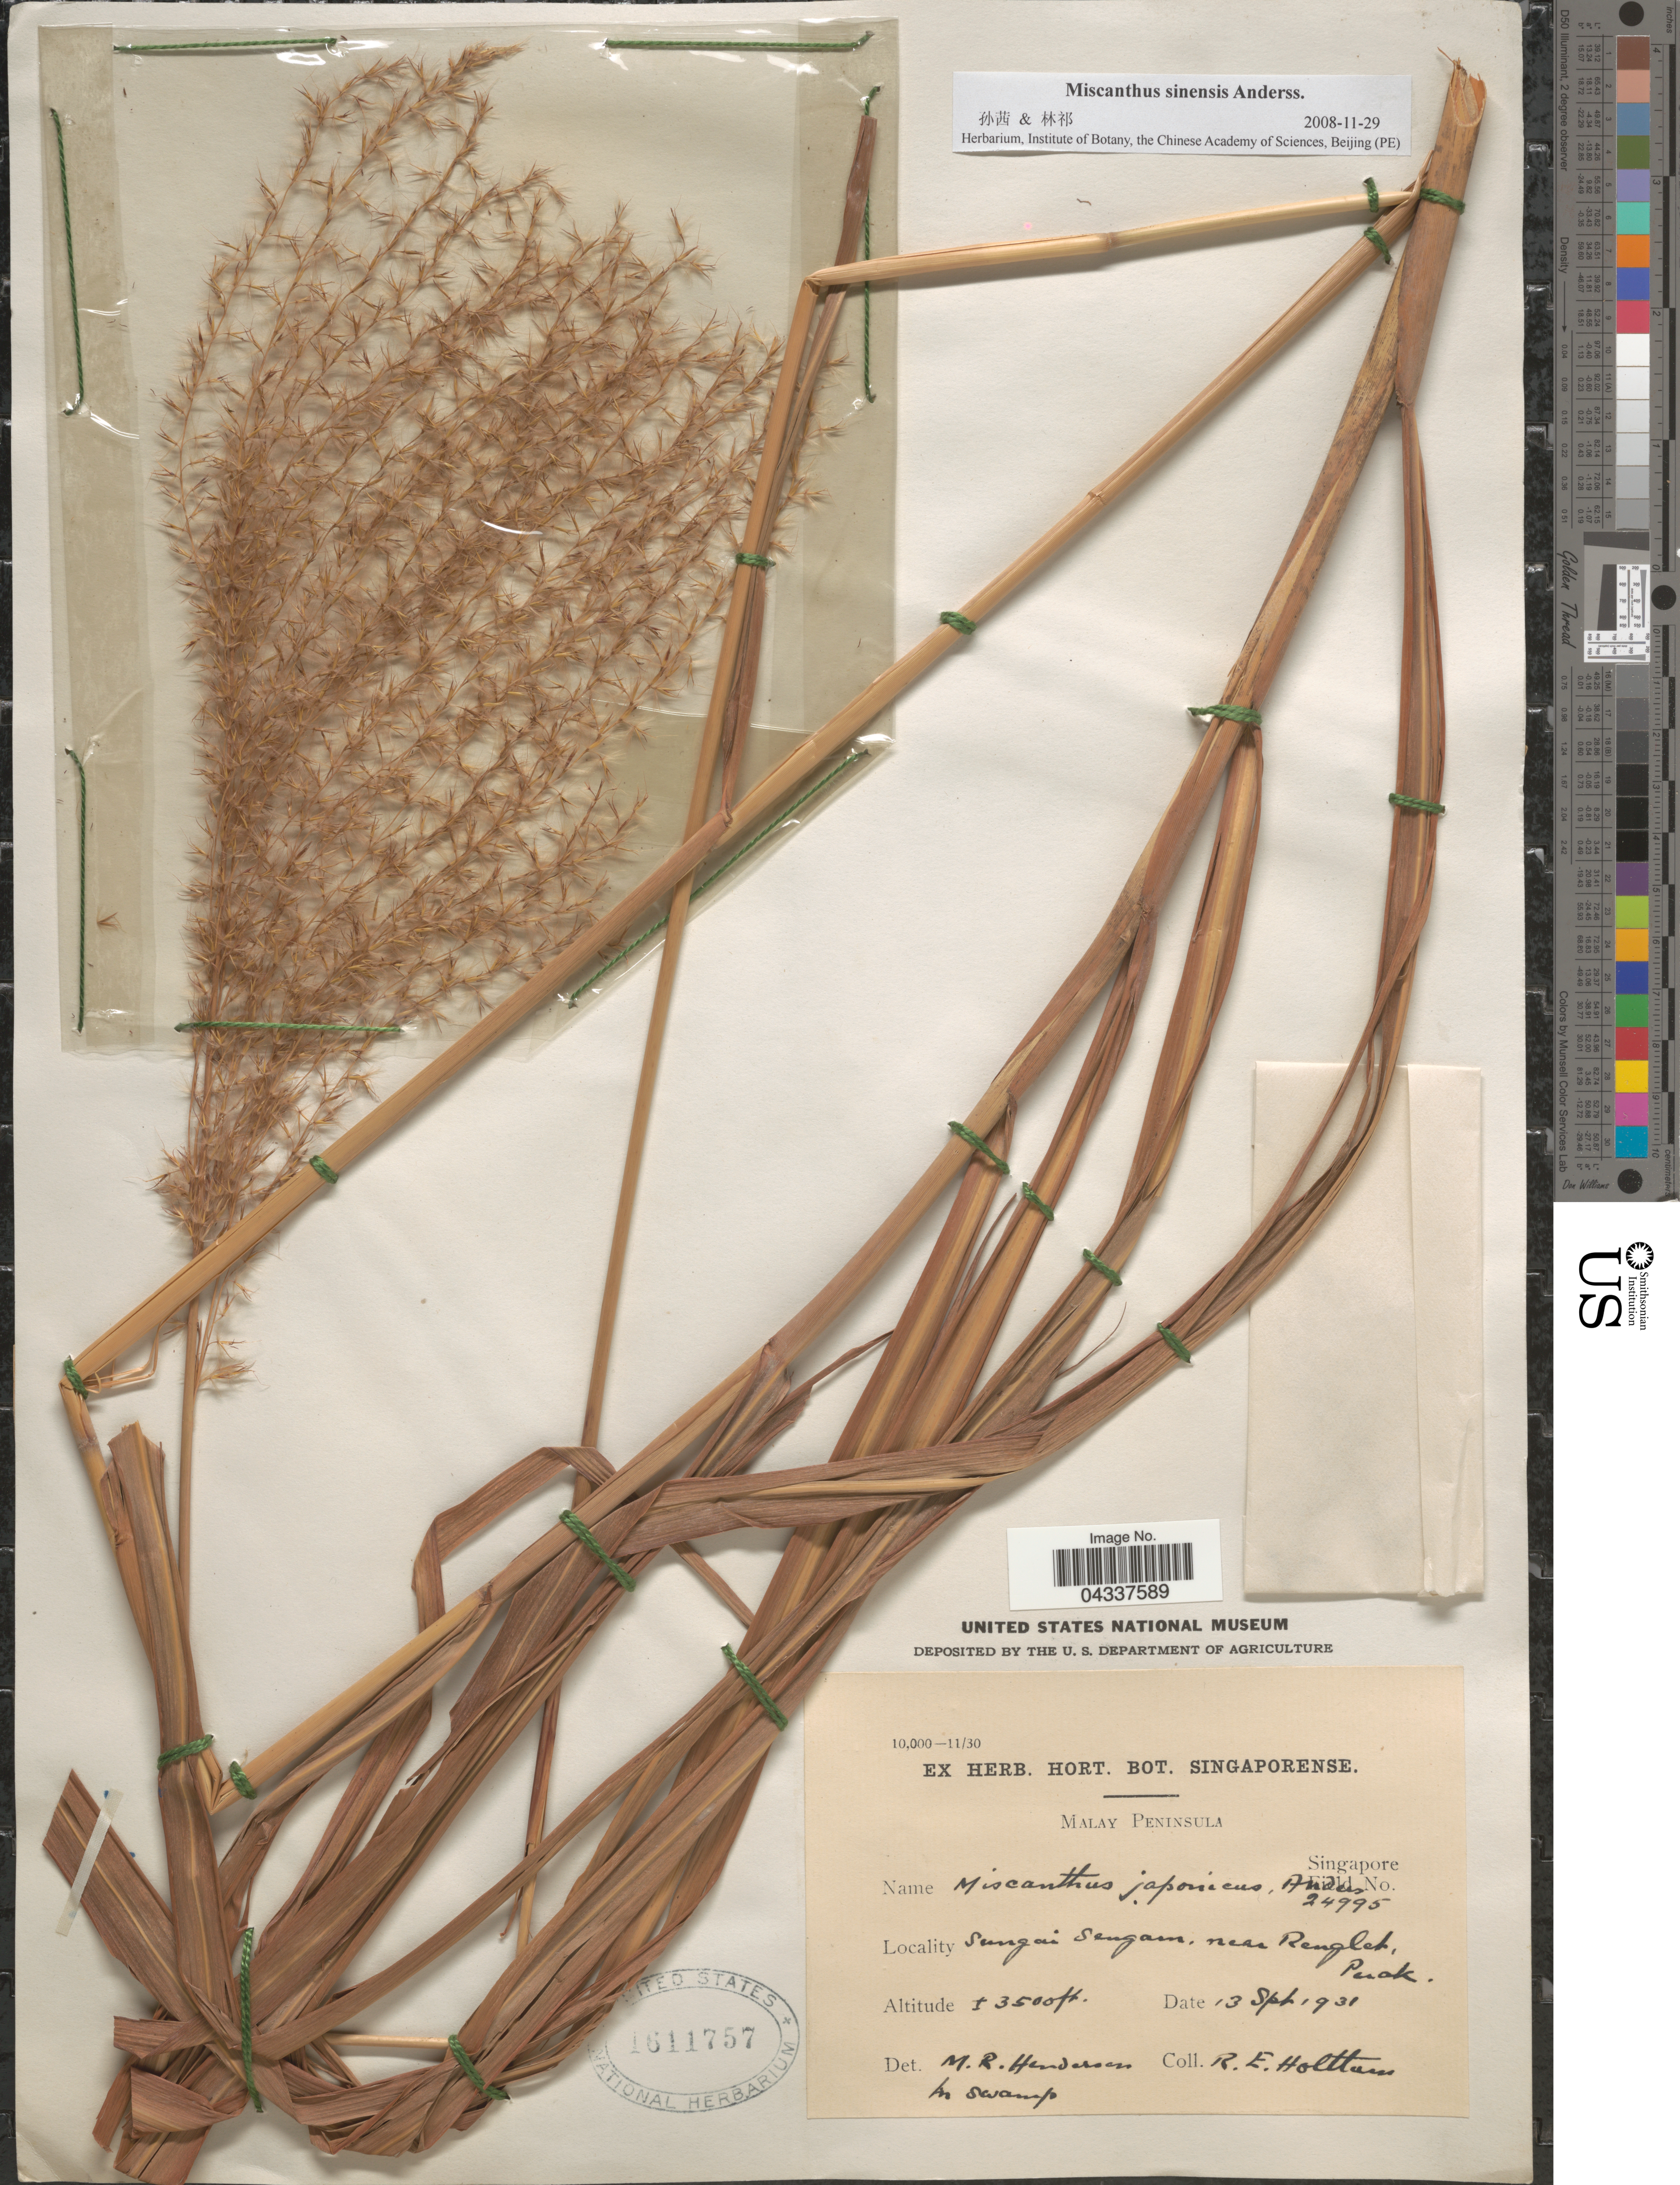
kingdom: Plantae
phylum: Tracheophyta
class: Liliopsida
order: Poales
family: Poaceae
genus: Miscanthus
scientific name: Miscanthus sinensis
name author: Andersson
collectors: R. E. Holttum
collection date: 1931-09-13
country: Malaysia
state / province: Perak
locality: Malay Peninsula. Sungai Sengam, near Renglet.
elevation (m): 1067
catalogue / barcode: US 1611757